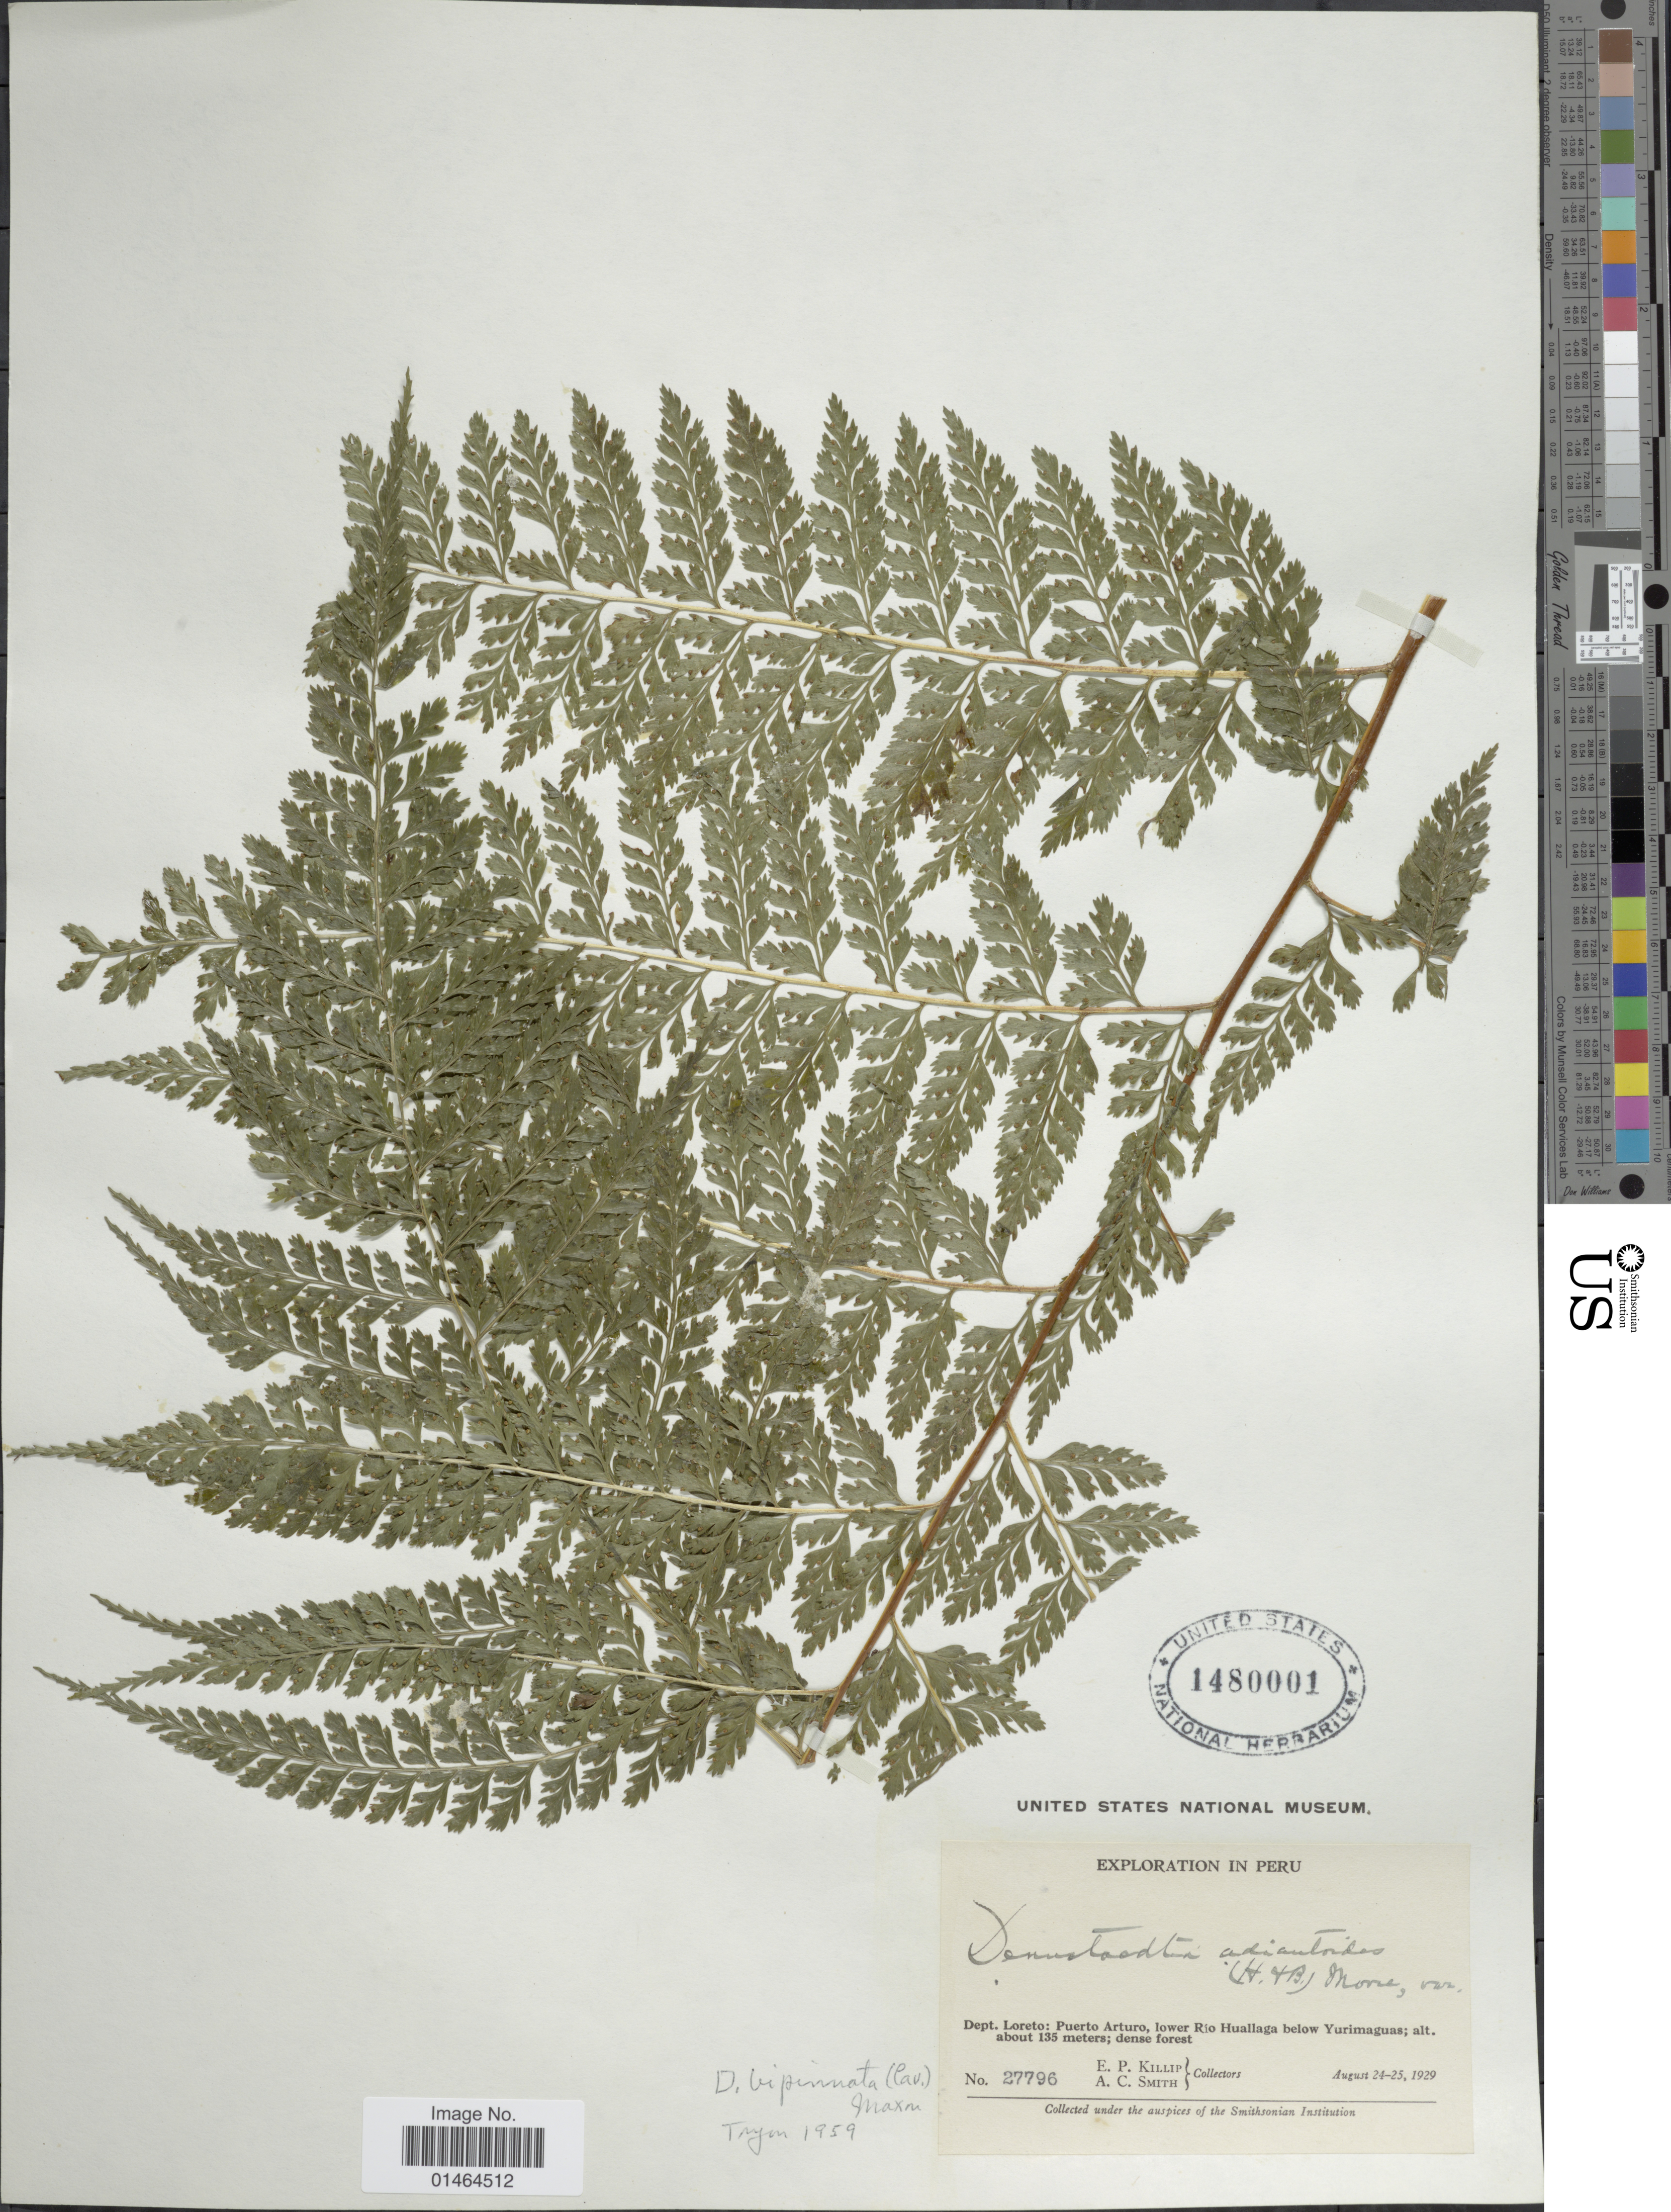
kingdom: Plantae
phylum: Tracheophyta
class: Polypodiopsida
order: Polypodiales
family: Dennstaedtiaceae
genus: Dennstaedtia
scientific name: Dennstaedtia bipinnata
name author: (Cav.) Maxon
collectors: E. P. Killip & A. C. Smith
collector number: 27796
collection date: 1929-08-24/1929-08-25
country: Peru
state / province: Loreto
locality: Puerto Arturo, lower Río Huallaga below Yurimaguas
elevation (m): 135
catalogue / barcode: US 1480001